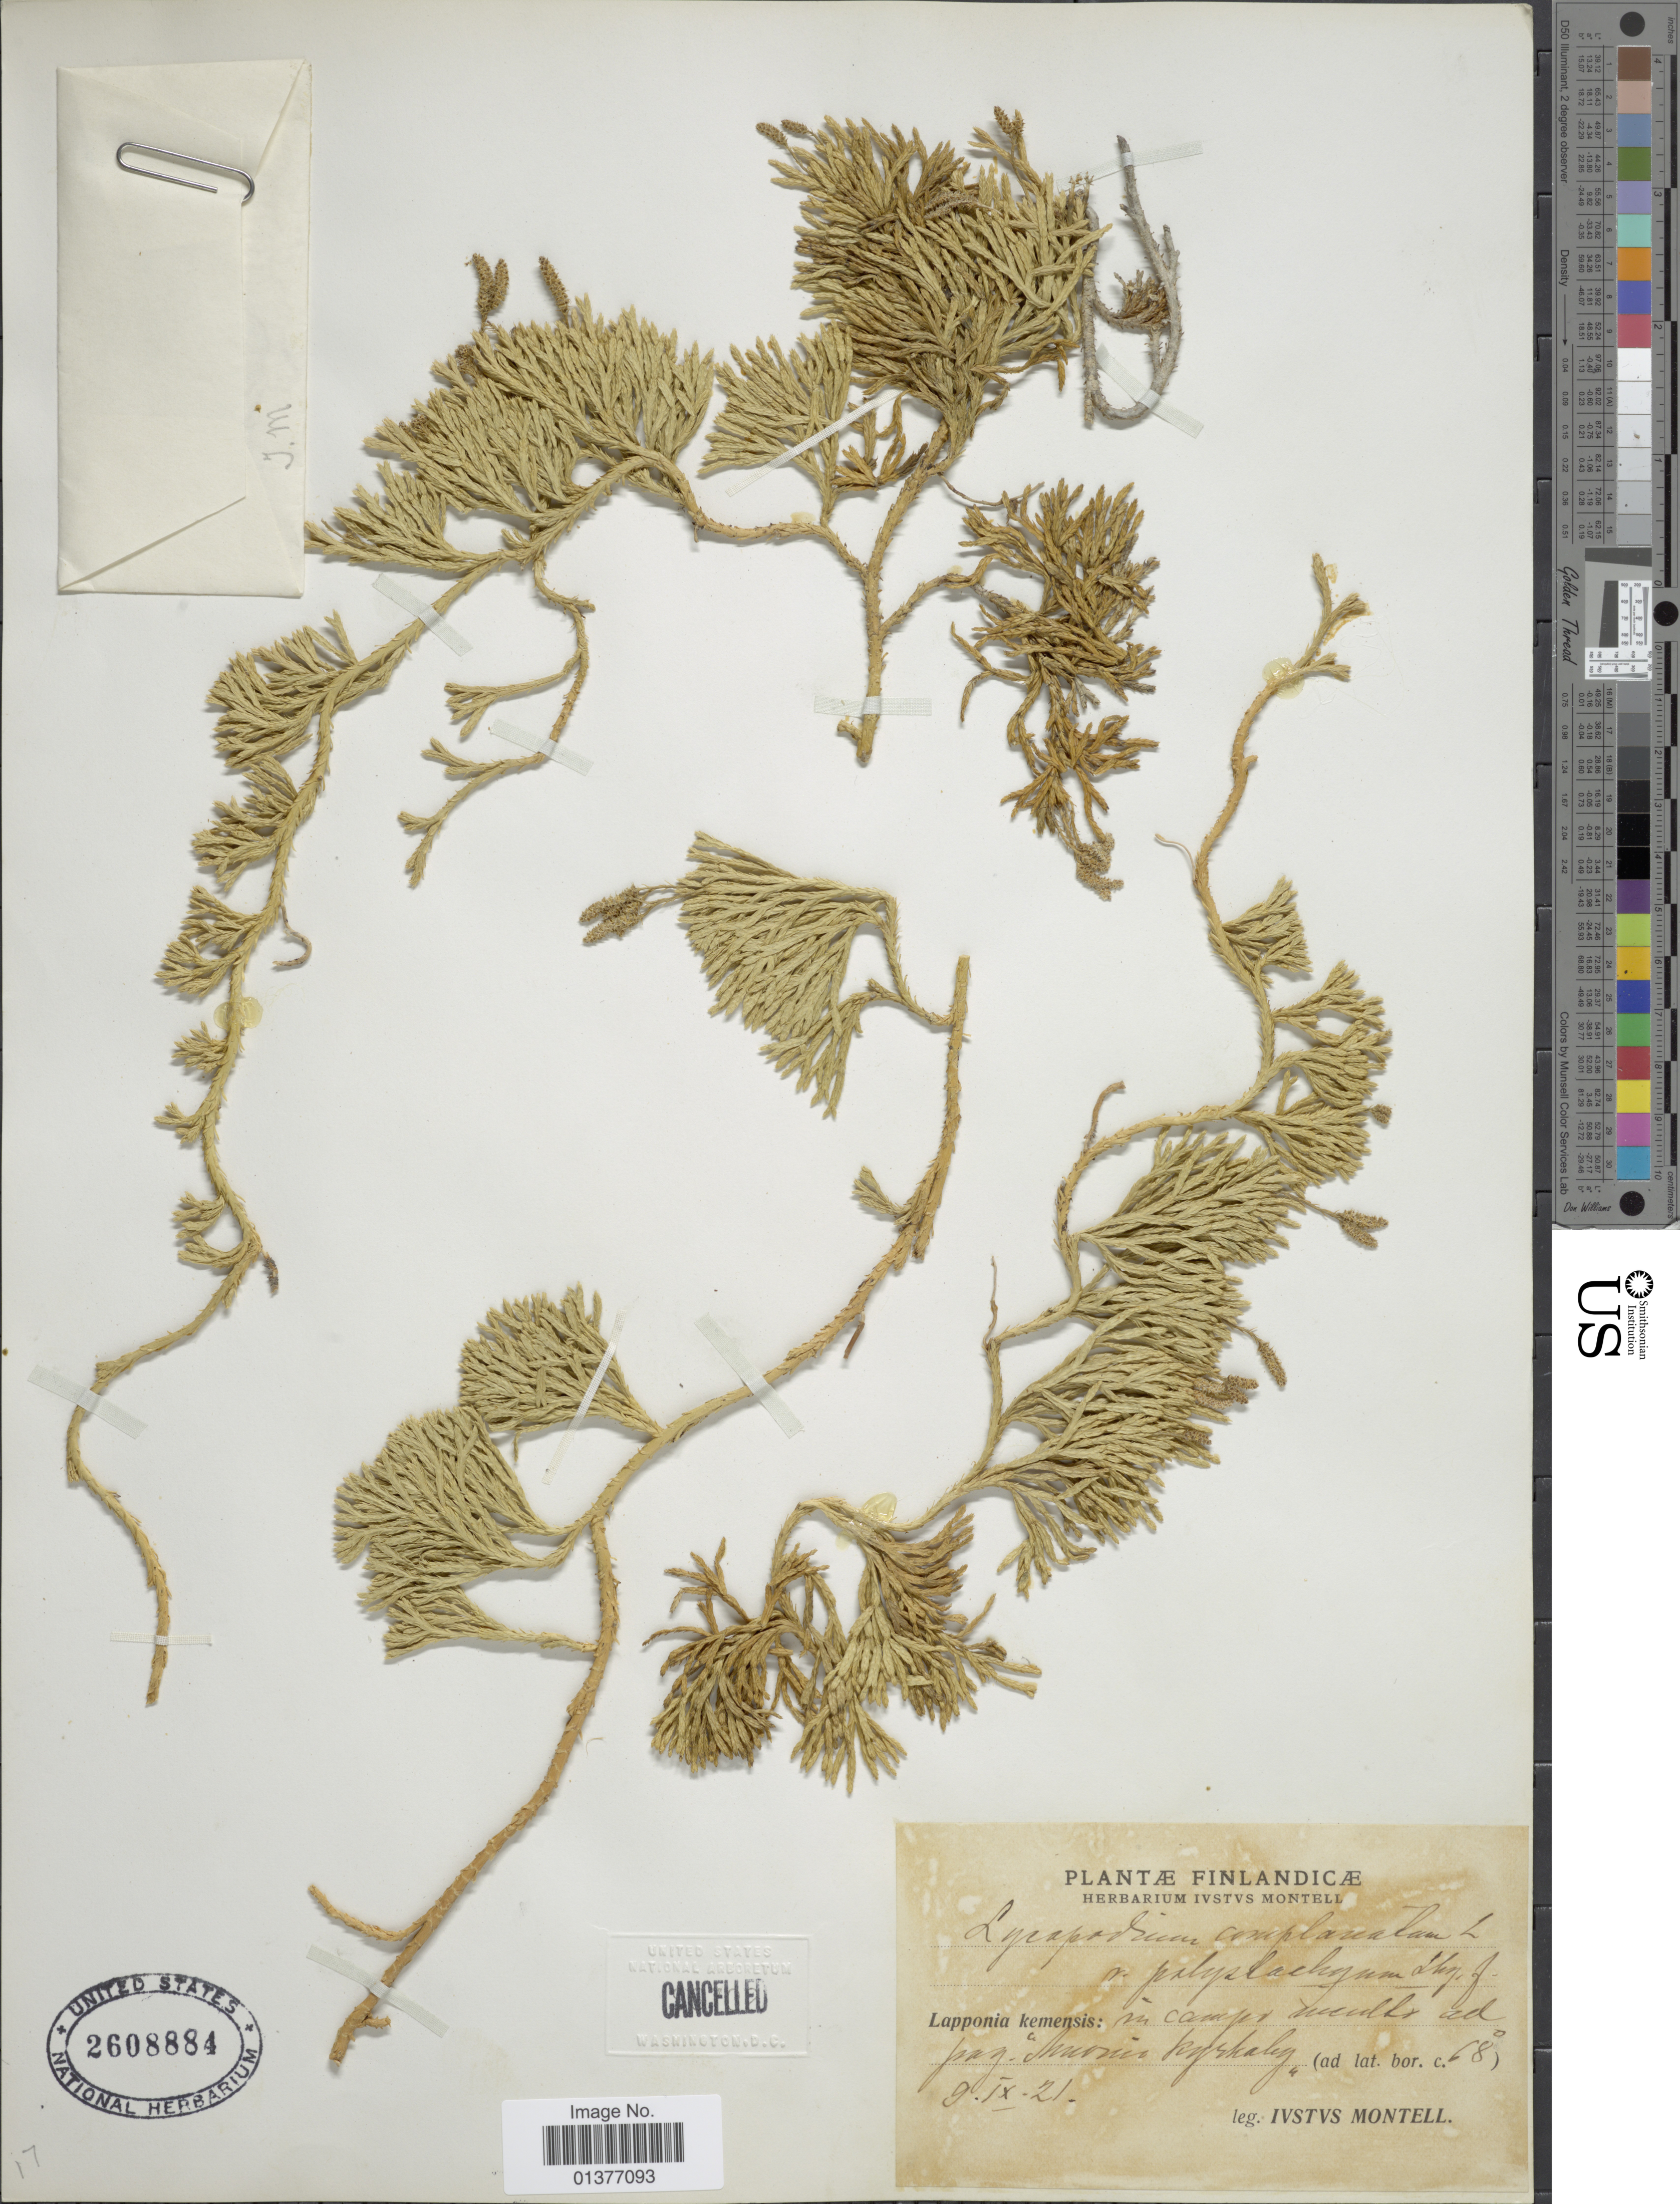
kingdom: Plantae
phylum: Tracheophyta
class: Lycopodiopsida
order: Lycopodiales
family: Lycopodiaceae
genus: Diphasiastrum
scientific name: Diphasiastrum complanatum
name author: (L.) Holub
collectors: I. Montell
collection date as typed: Transcribed d/m/y: 9/9/21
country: Finland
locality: Lapponia kemensis: in campo muello [illegible text]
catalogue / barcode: US 2608884